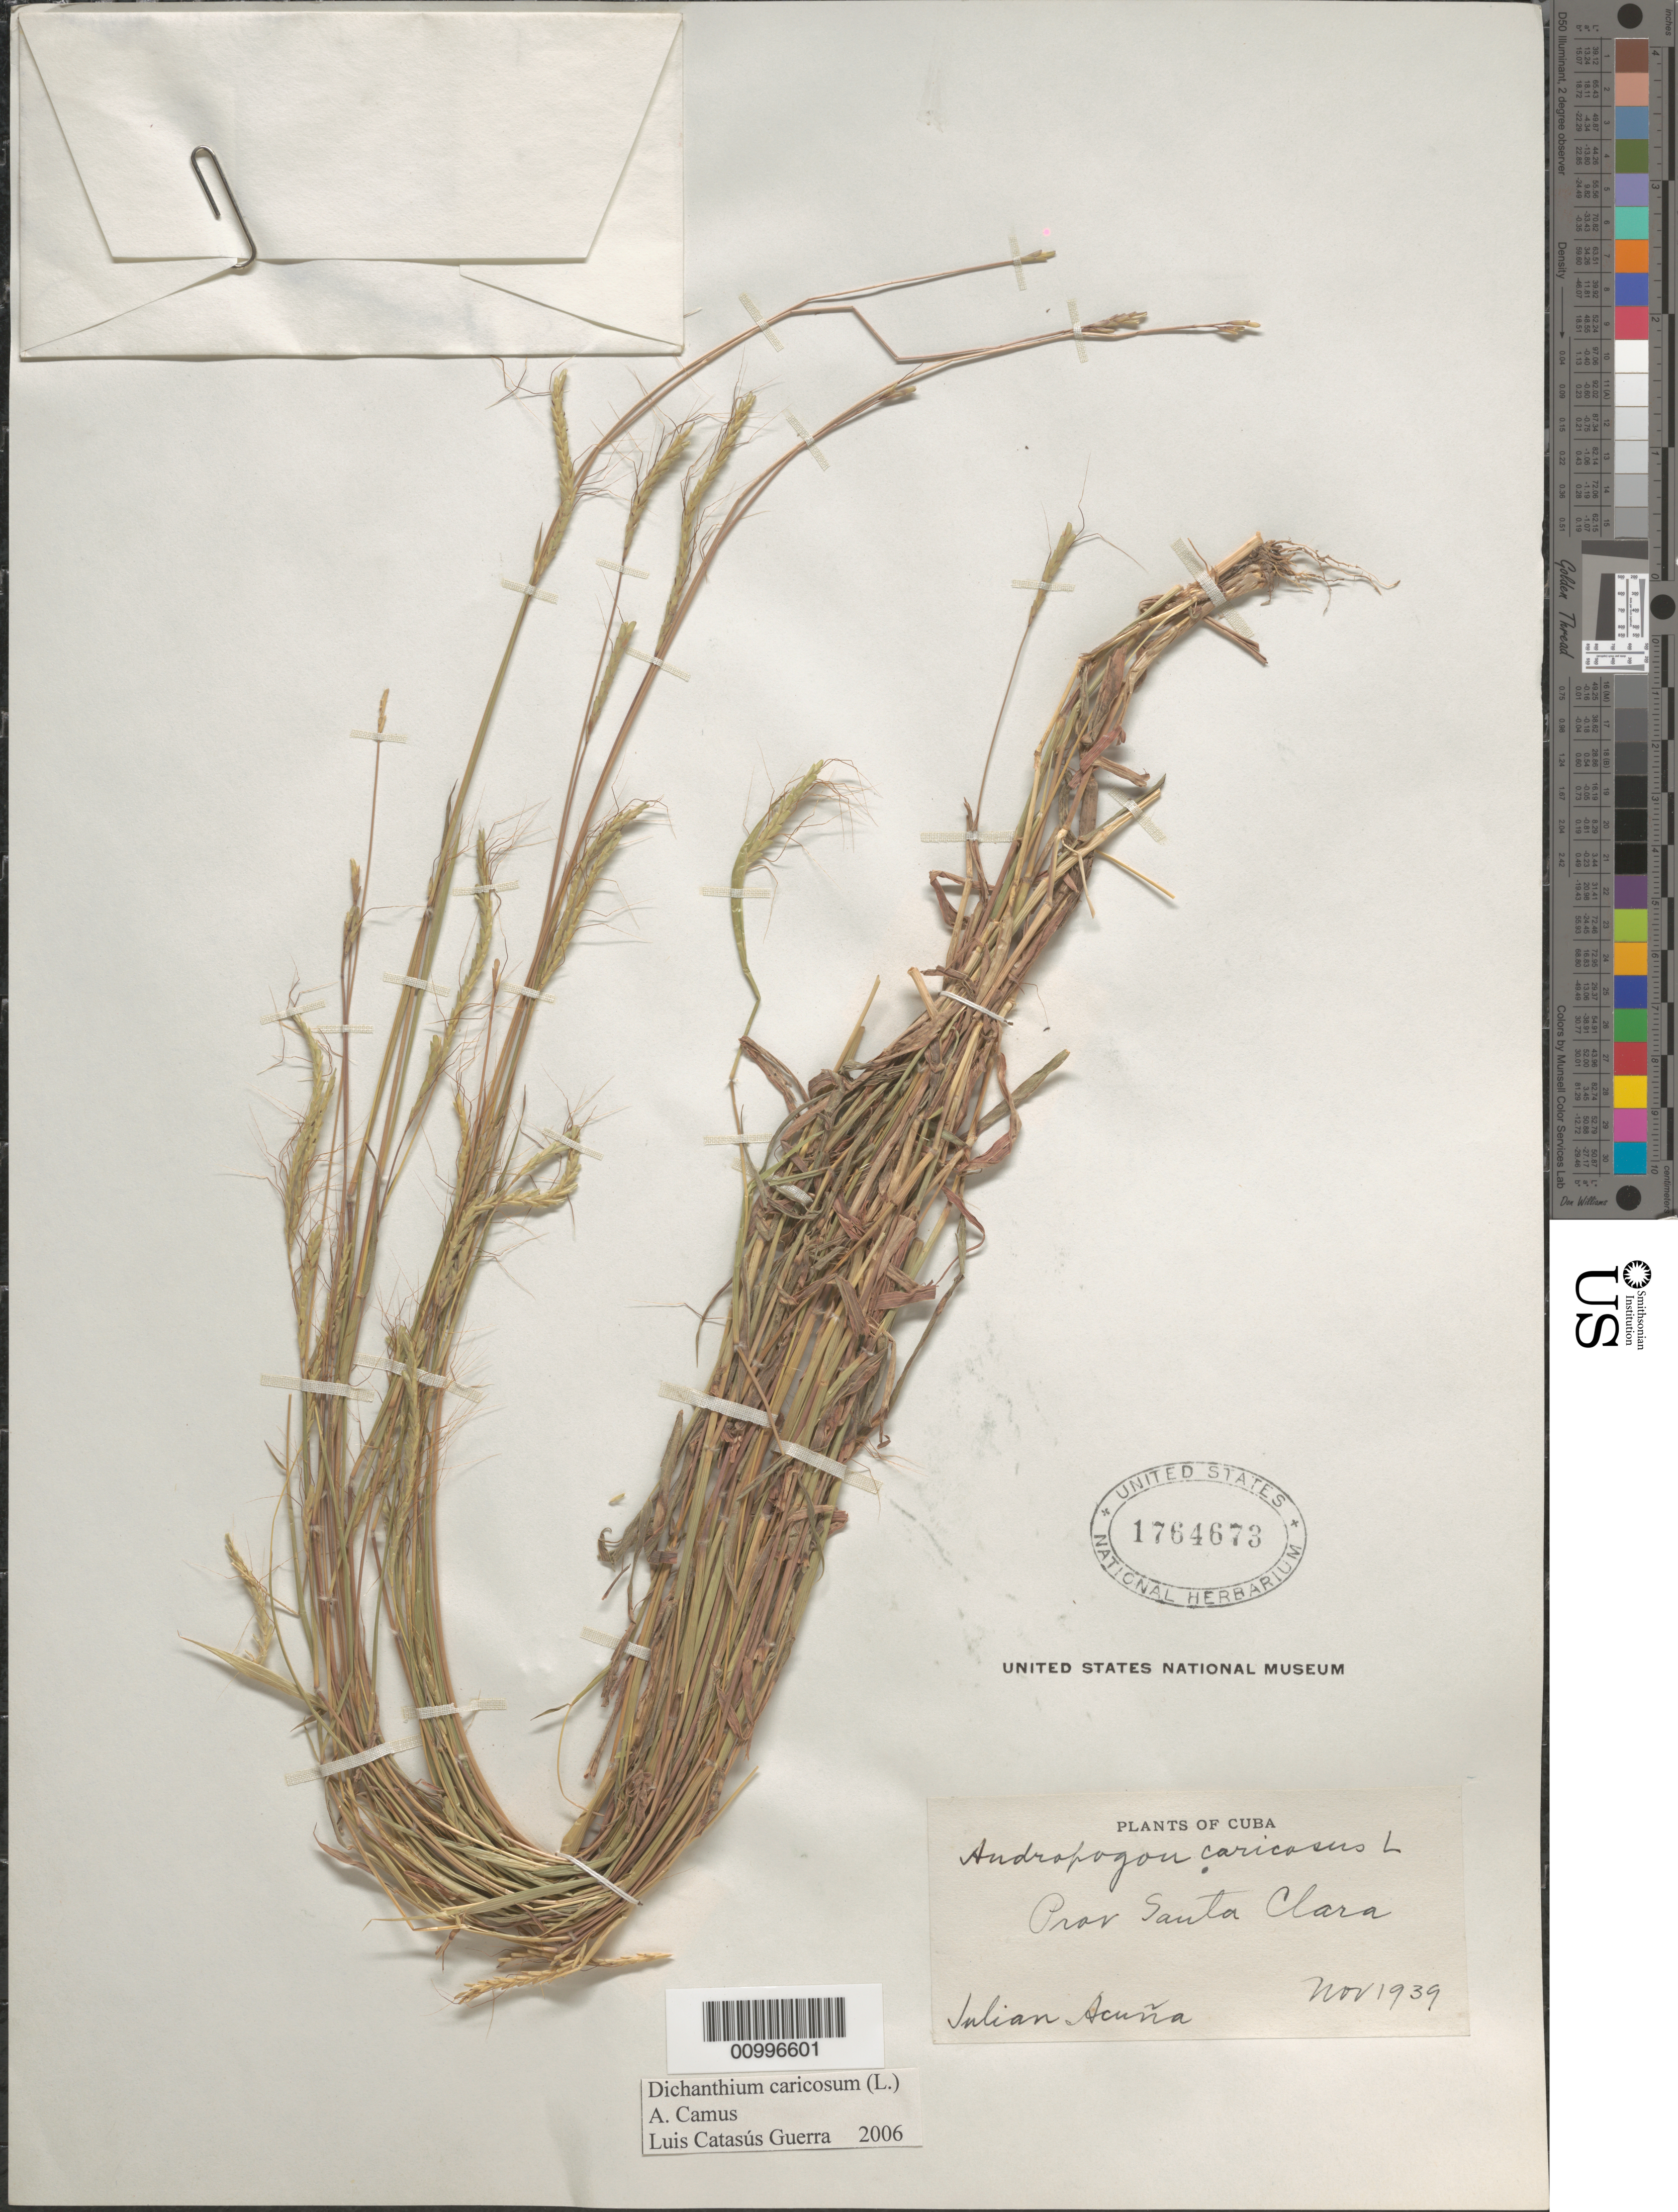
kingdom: Plantae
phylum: Tracheophyta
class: Liliopsida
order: Poales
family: Poaceae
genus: Dichanthium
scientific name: Dichanthium caricosum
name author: (L.) A. Camus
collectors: J. Acuña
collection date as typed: Nov 1939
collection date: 1939-11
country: Cuba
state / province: Villa Clara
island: Cuba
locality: Villa Clara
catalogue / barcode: US 1764673